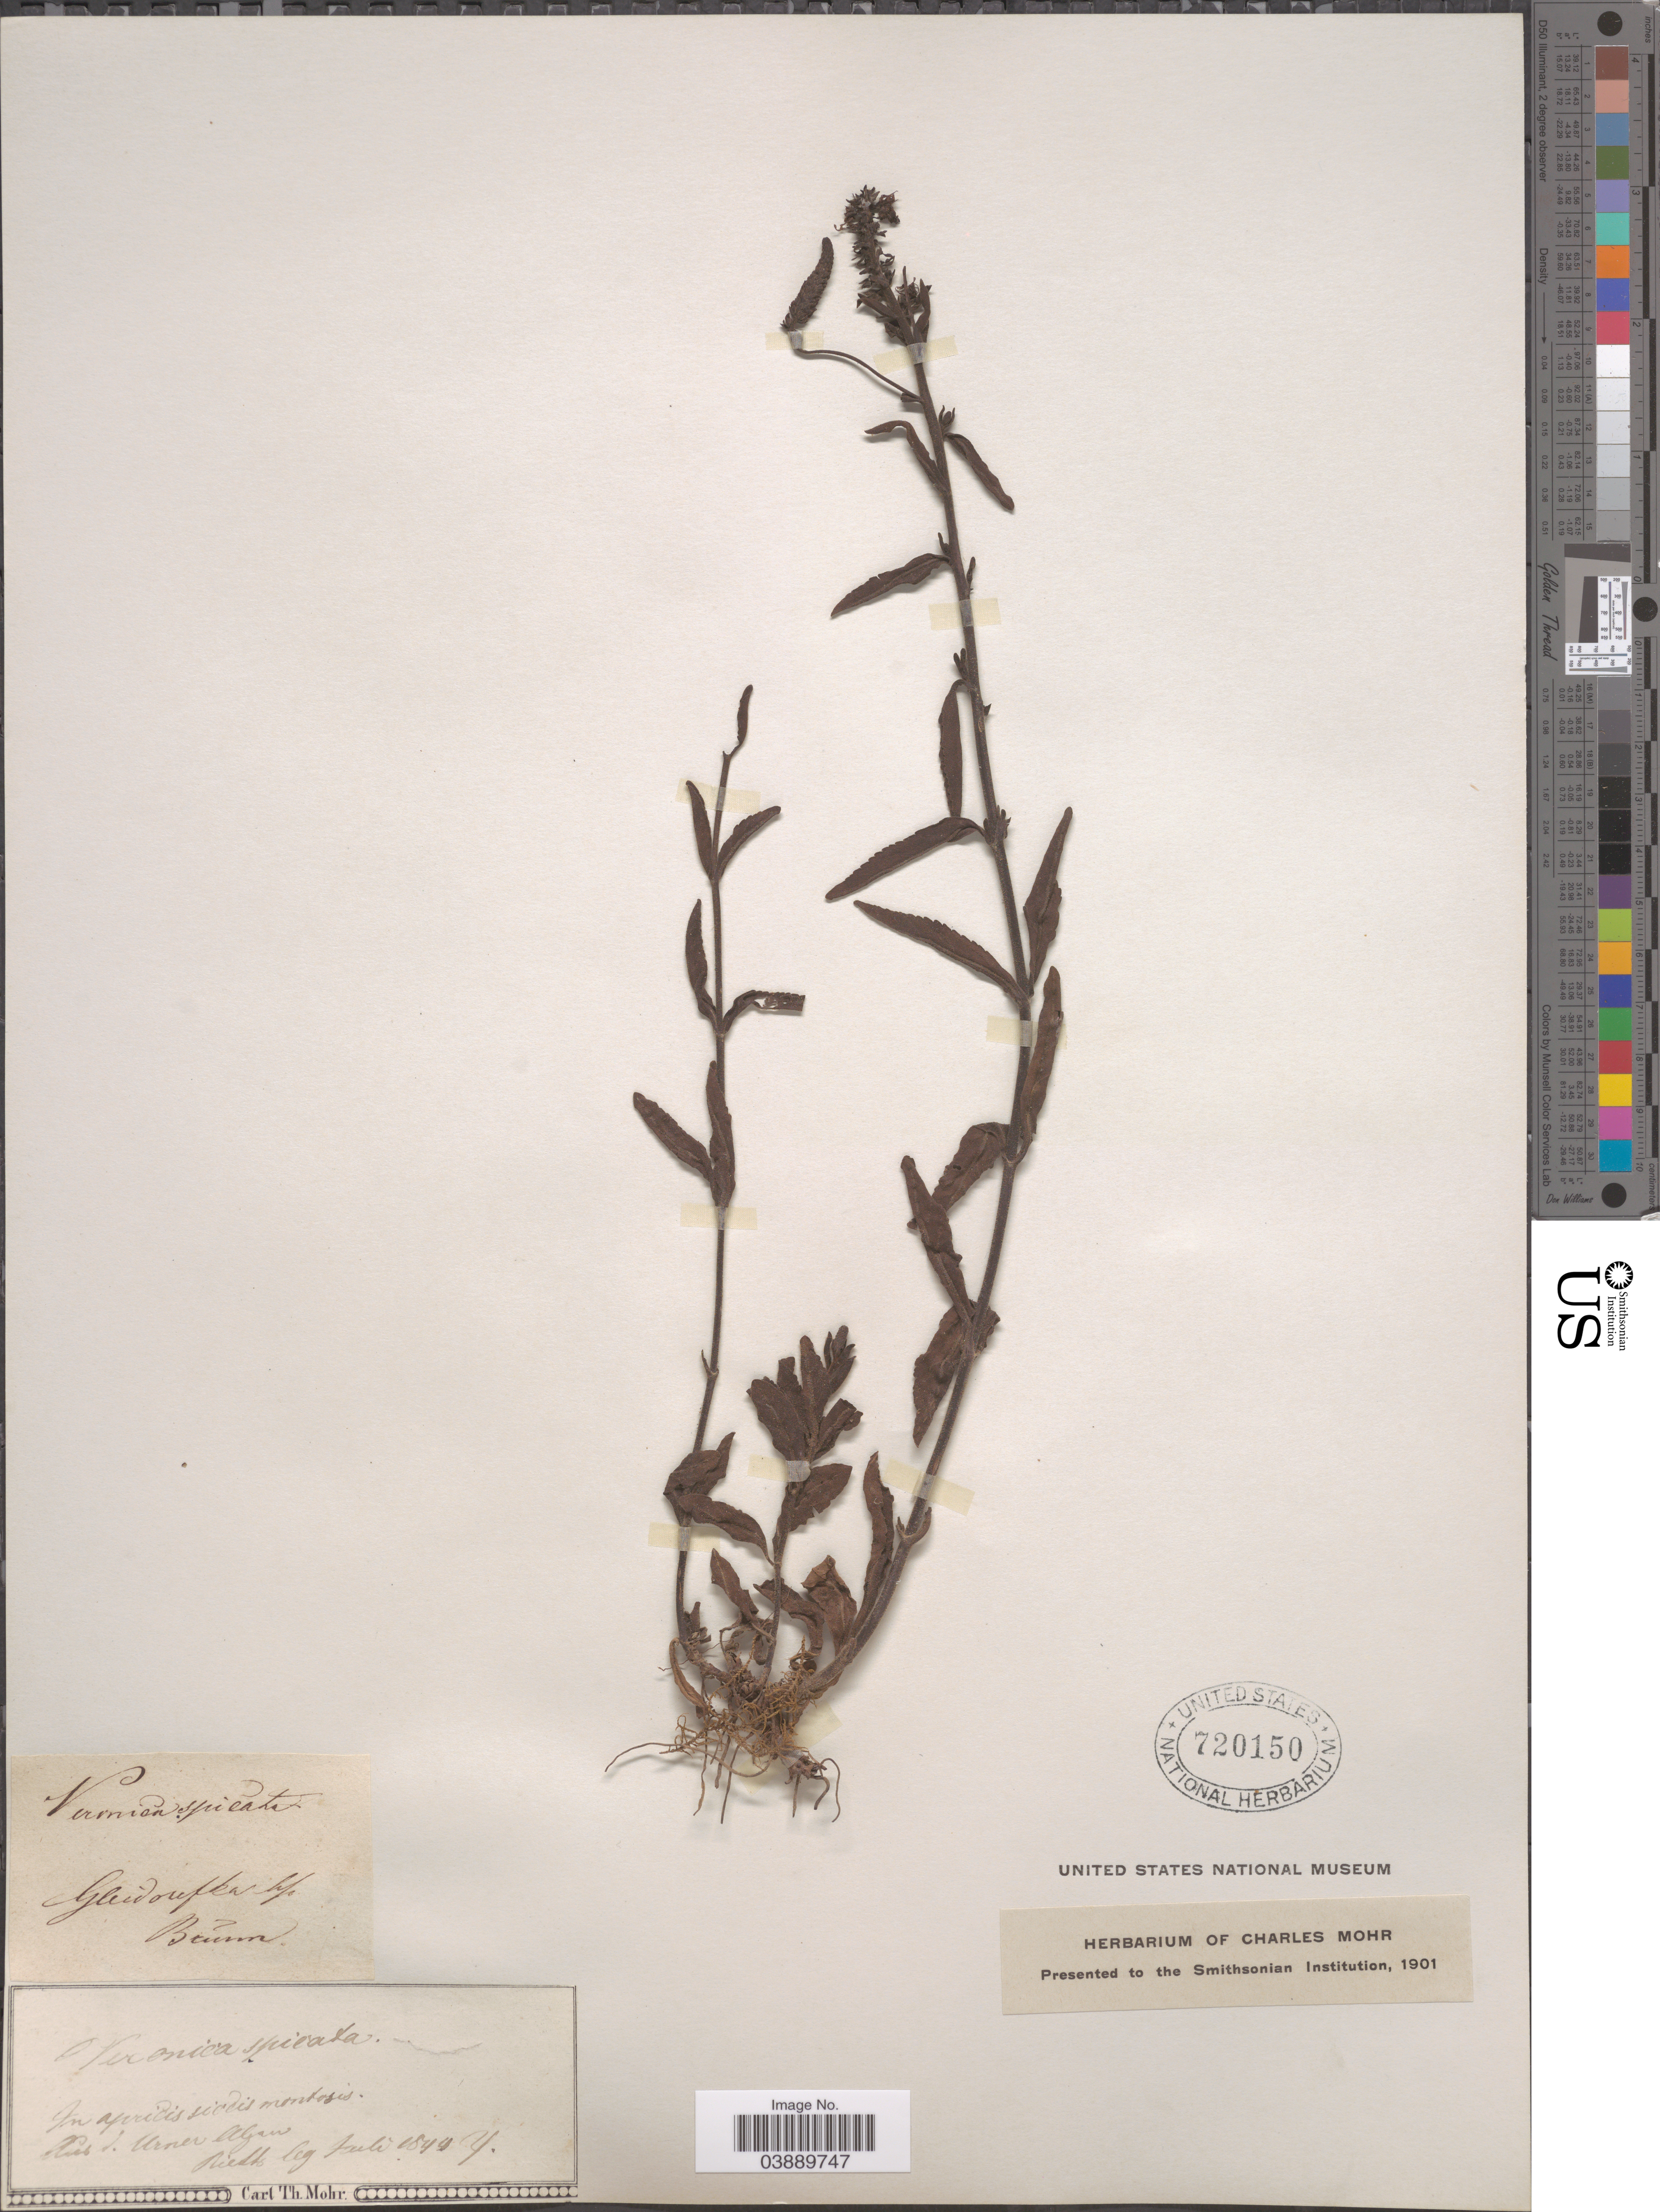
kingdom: Plantae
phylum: Tracheophyta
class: Magnoliopsida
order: Lamiales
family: Plantaginaceae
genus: Veronica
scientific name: Veronica spicata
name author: L.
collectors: -. Rieth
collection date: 1849-07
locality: Gleidoufralhp Brúim. In aprivis siccis montosis. Ans d. Urner Alpen. [interpreted]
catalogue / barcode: US 720150